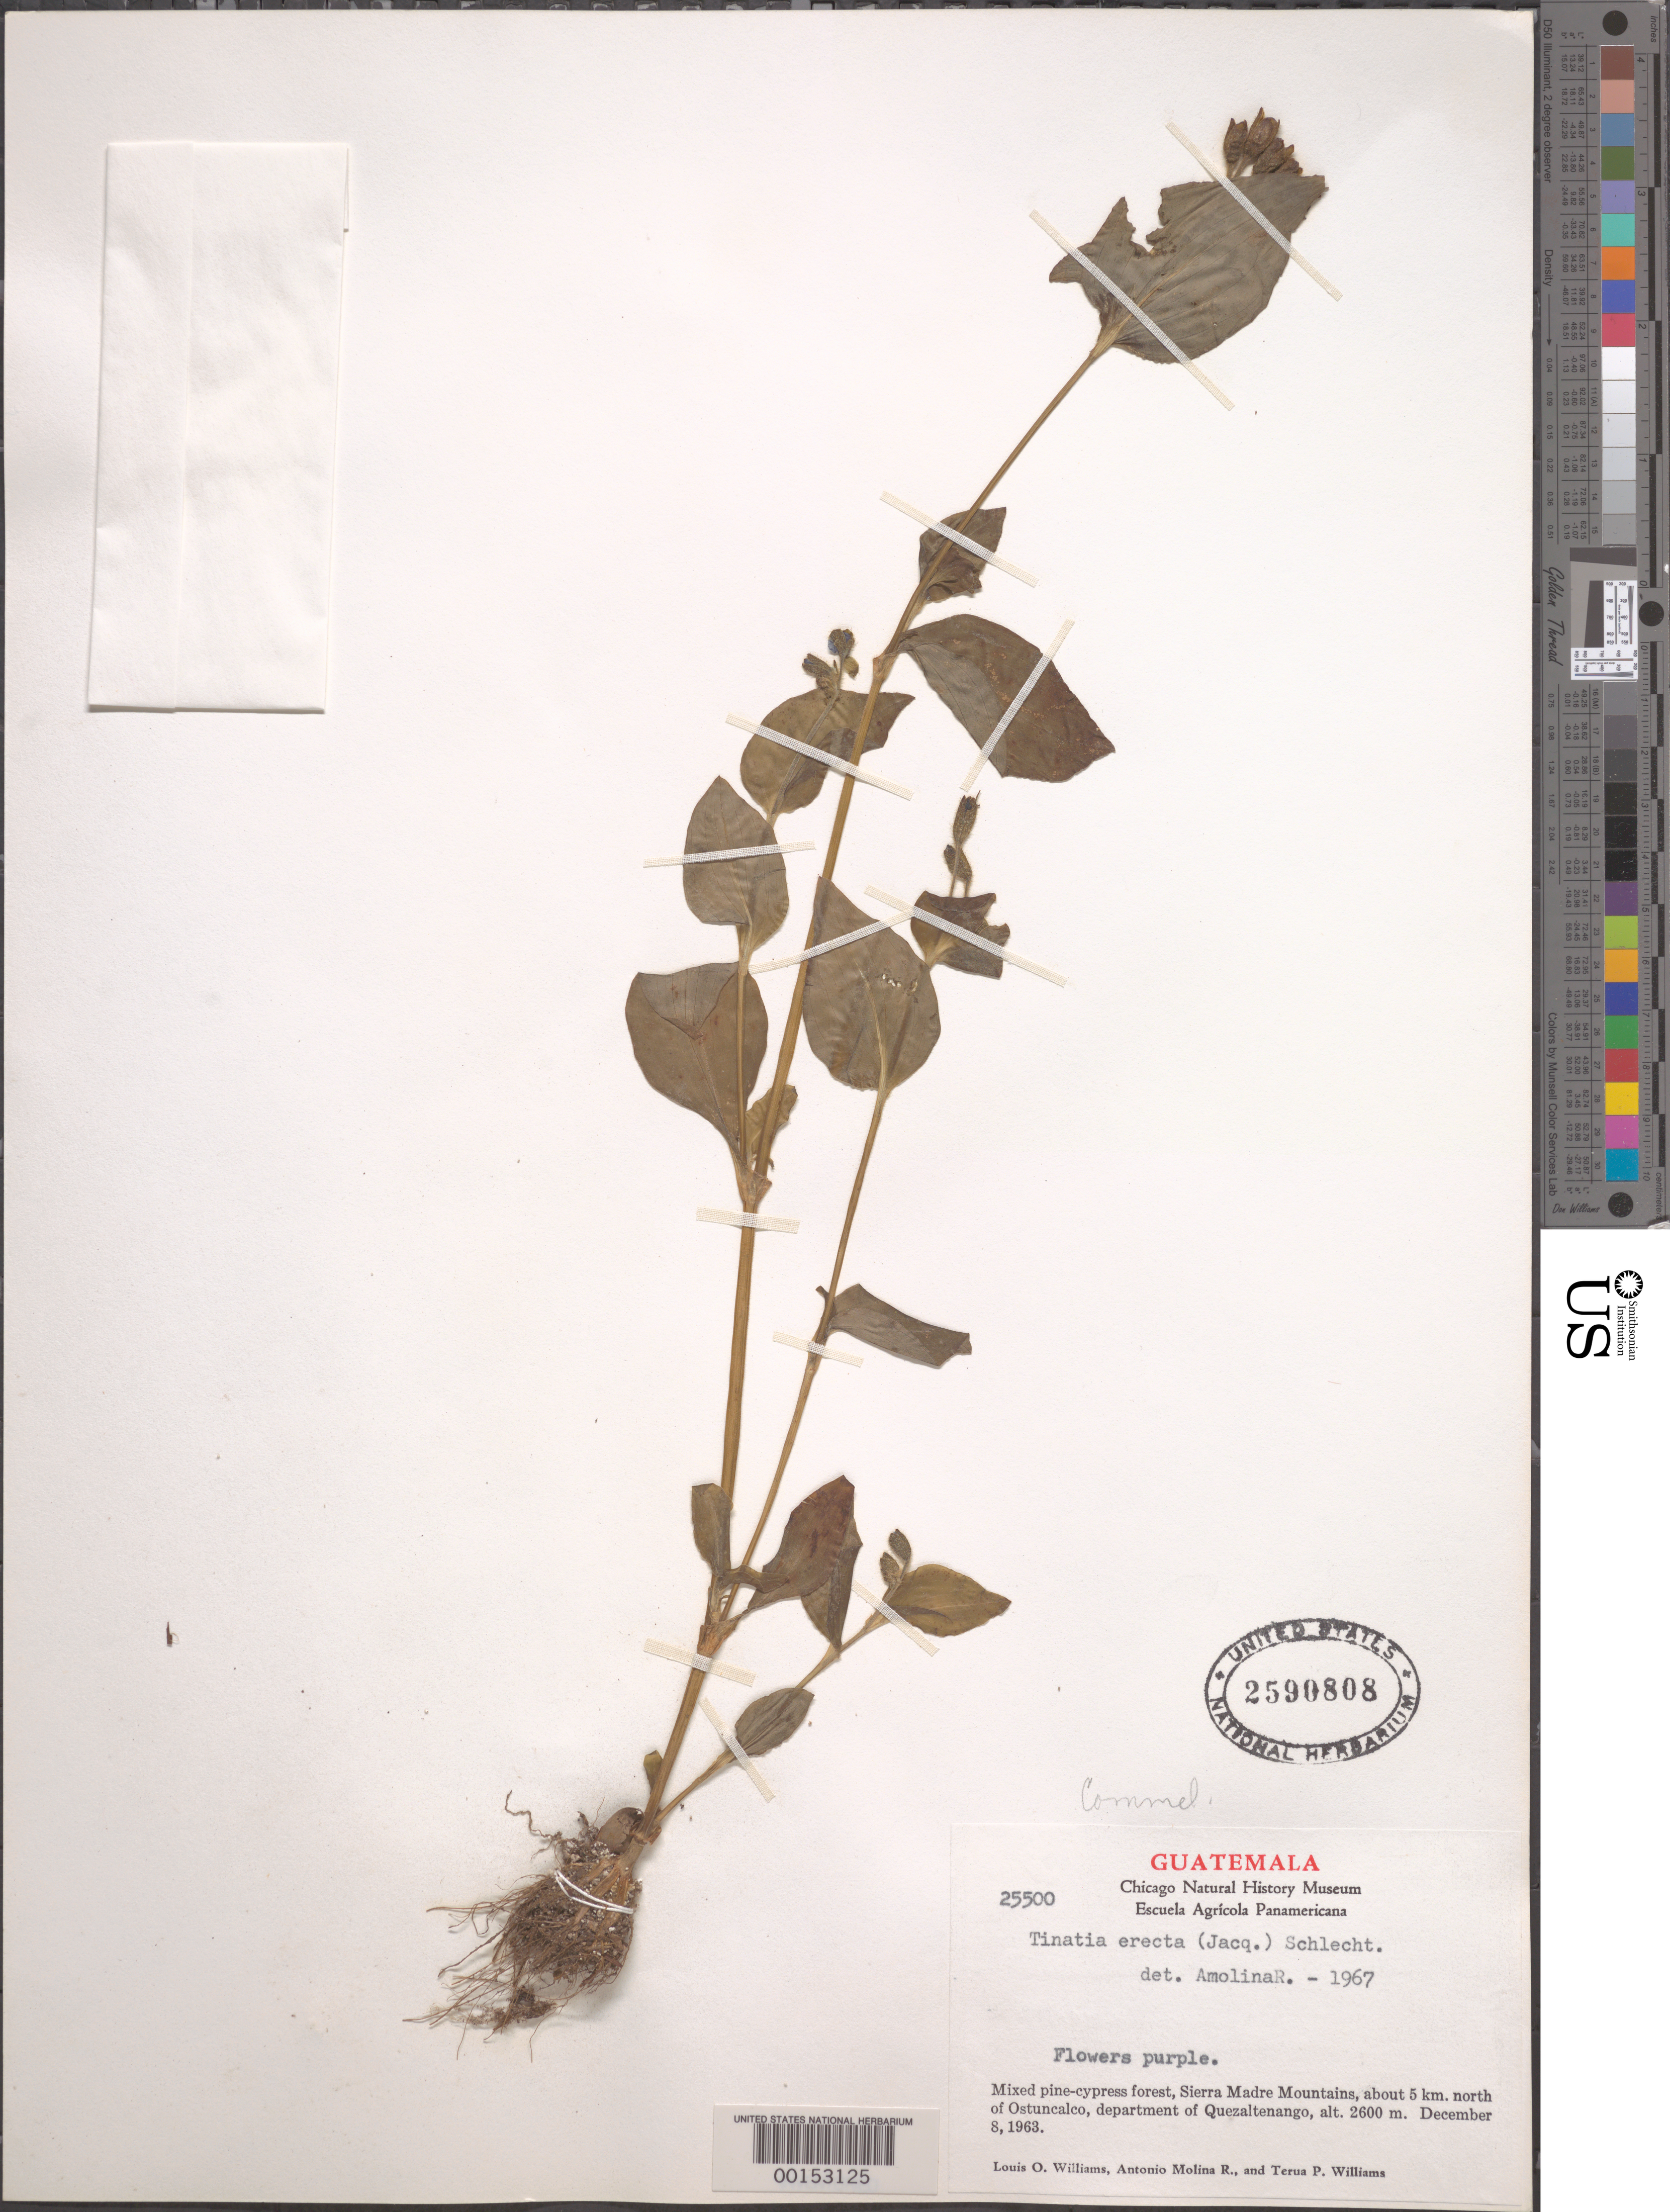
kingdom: Plantae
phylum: Tracheophyta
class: Liliopsida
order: Commelinales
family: Commelinaceae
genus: Tinantia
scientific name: Tinantia erecta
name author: (Jacq.) Fenzl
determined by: Molina R., A.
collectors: L. O. Williams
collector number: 25500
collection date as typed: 08 Dec 1963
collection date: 1963-12-08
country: Guatemala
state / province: Quetzaltenango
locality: Sierra Madre Mtns, N of Ostuncalo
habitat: Pine-cypress forest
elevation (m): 2600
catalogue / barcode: US 2590808